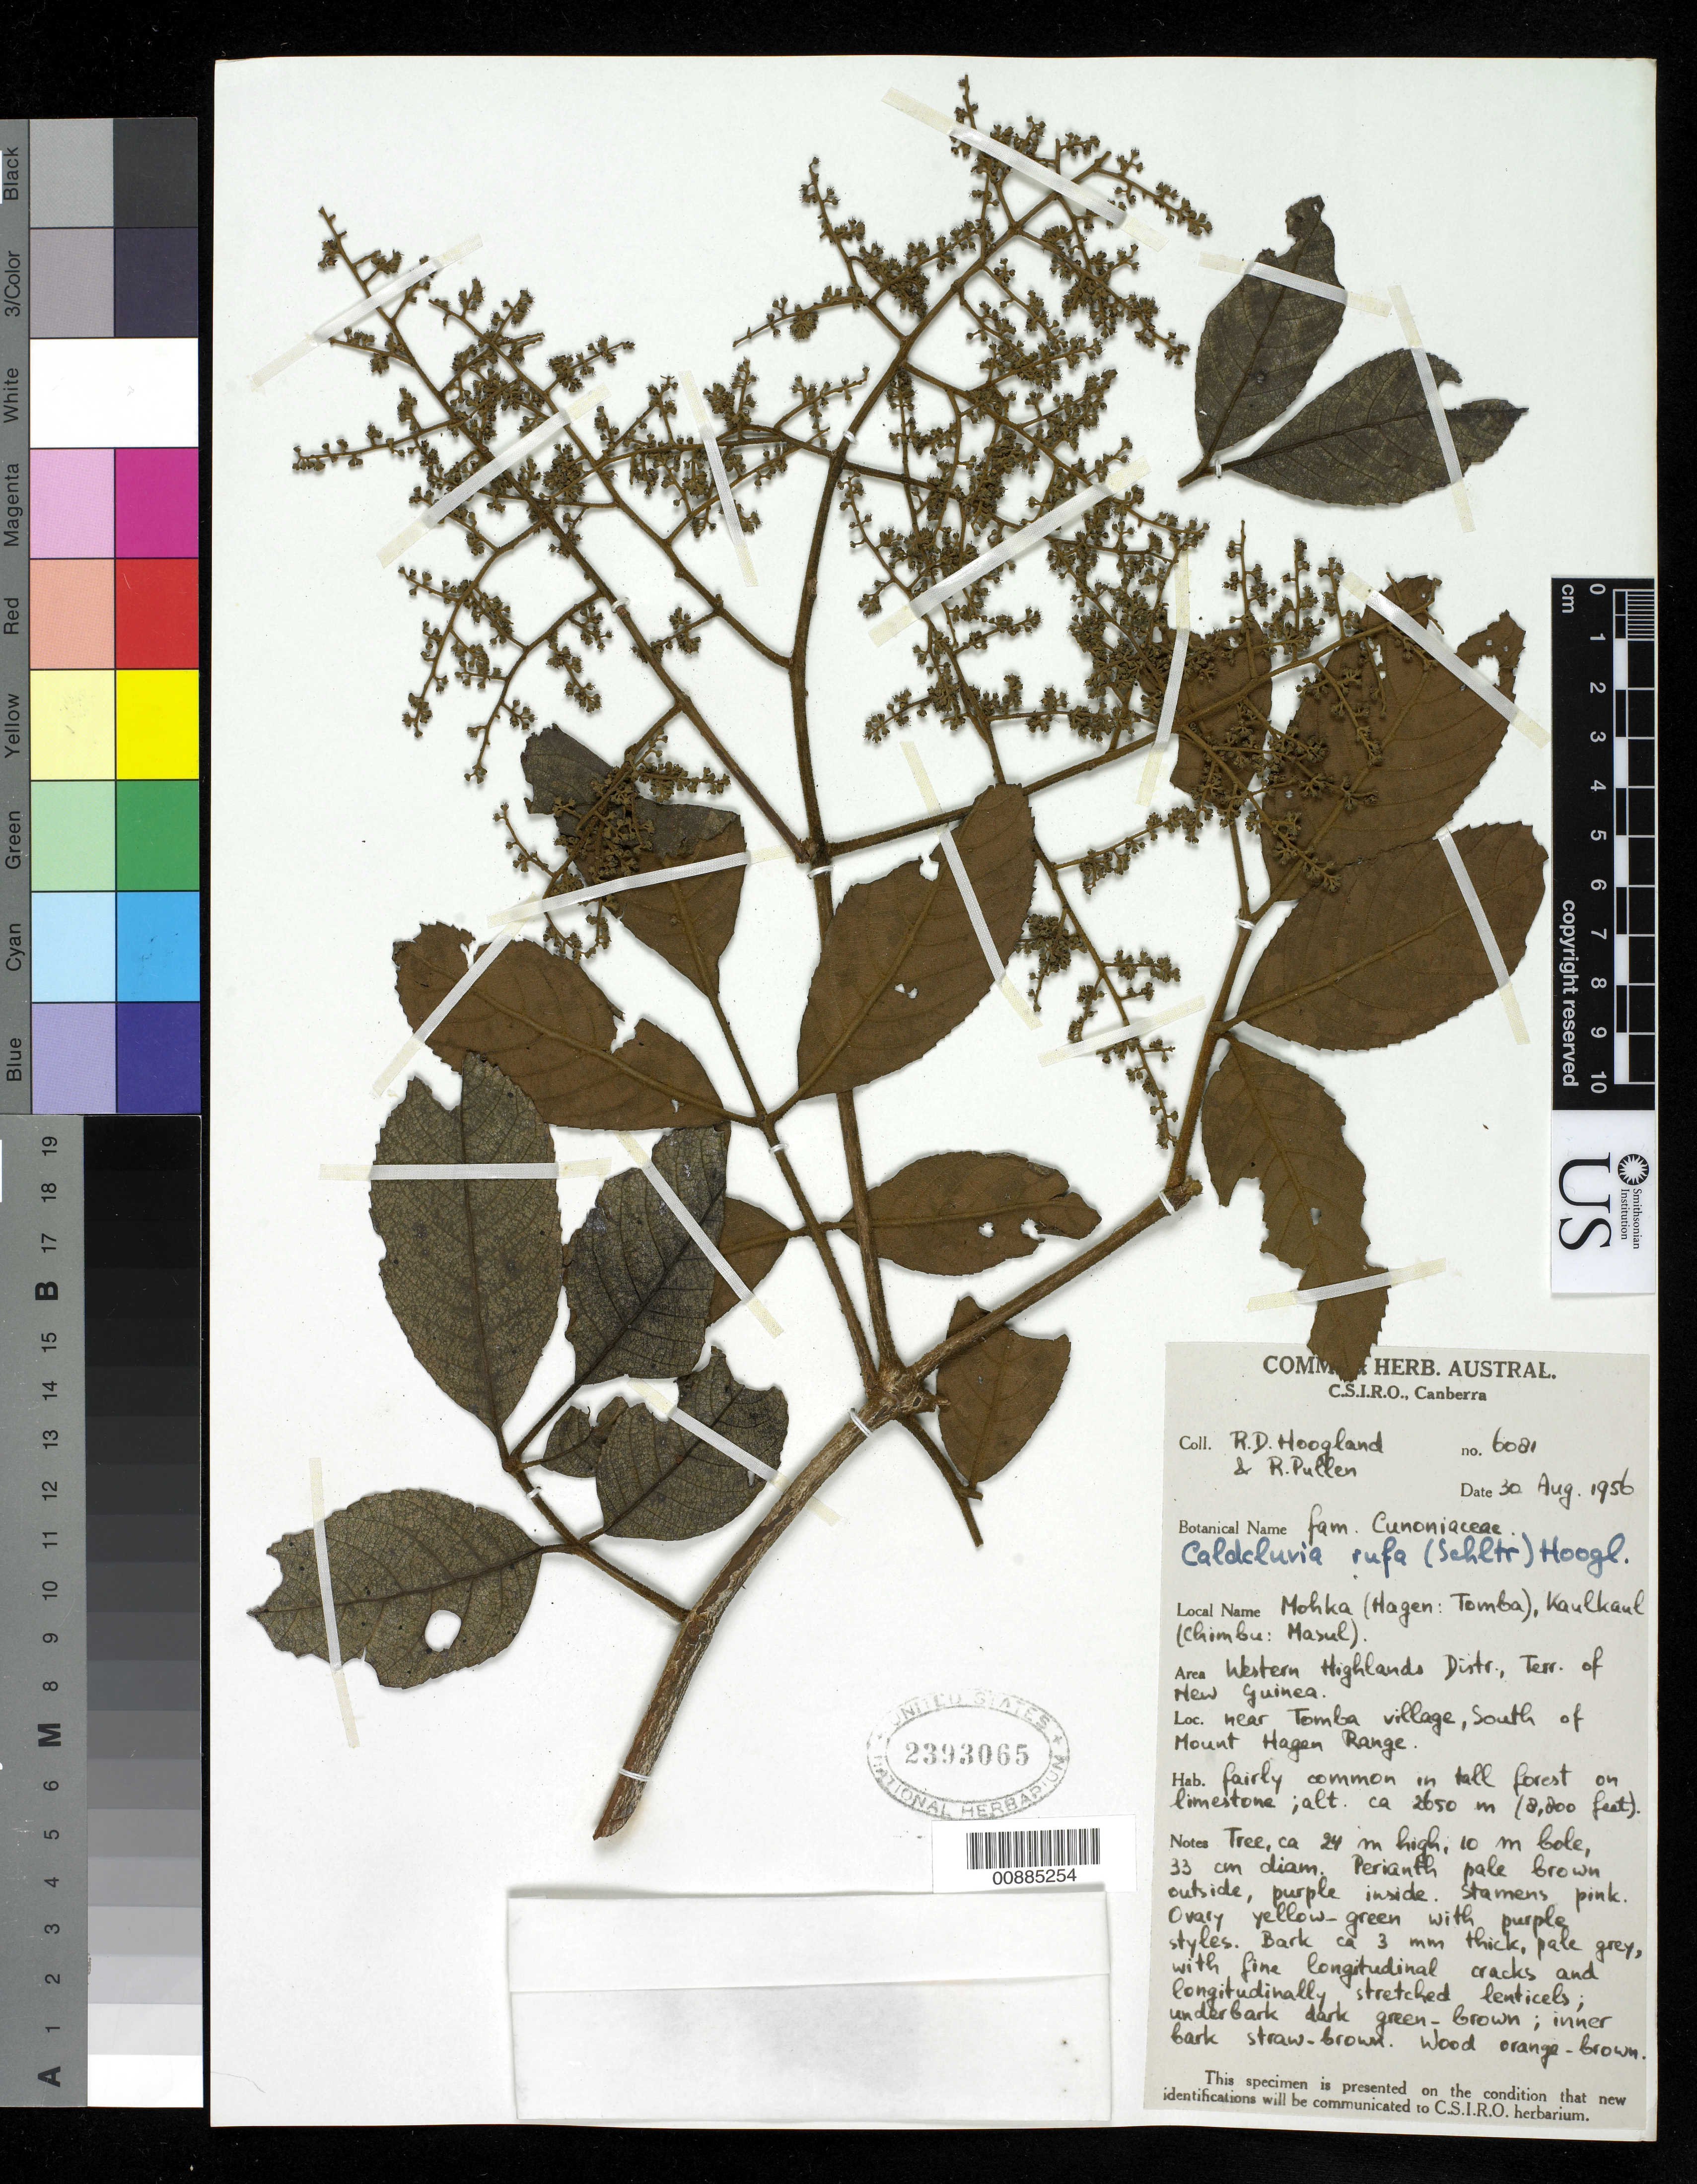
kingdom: Plantae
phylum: Tracheophyta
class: Magnoliopsida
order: Oxalidales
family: Cunoniaceae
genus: Caldcluvia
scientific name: Caldcluvia rufa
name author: (Schltr.) Hoogland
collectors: R. D. Hoogland & R. Pullen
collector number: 6021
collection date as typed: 30 Aug 1956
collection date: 1956-08-30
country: Papua New Guinea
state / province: Western Highlands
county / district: Mount Hagen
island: New Guinea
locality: Near Tomba village, South of Mount Hagen Range.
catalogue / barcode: US 2393065